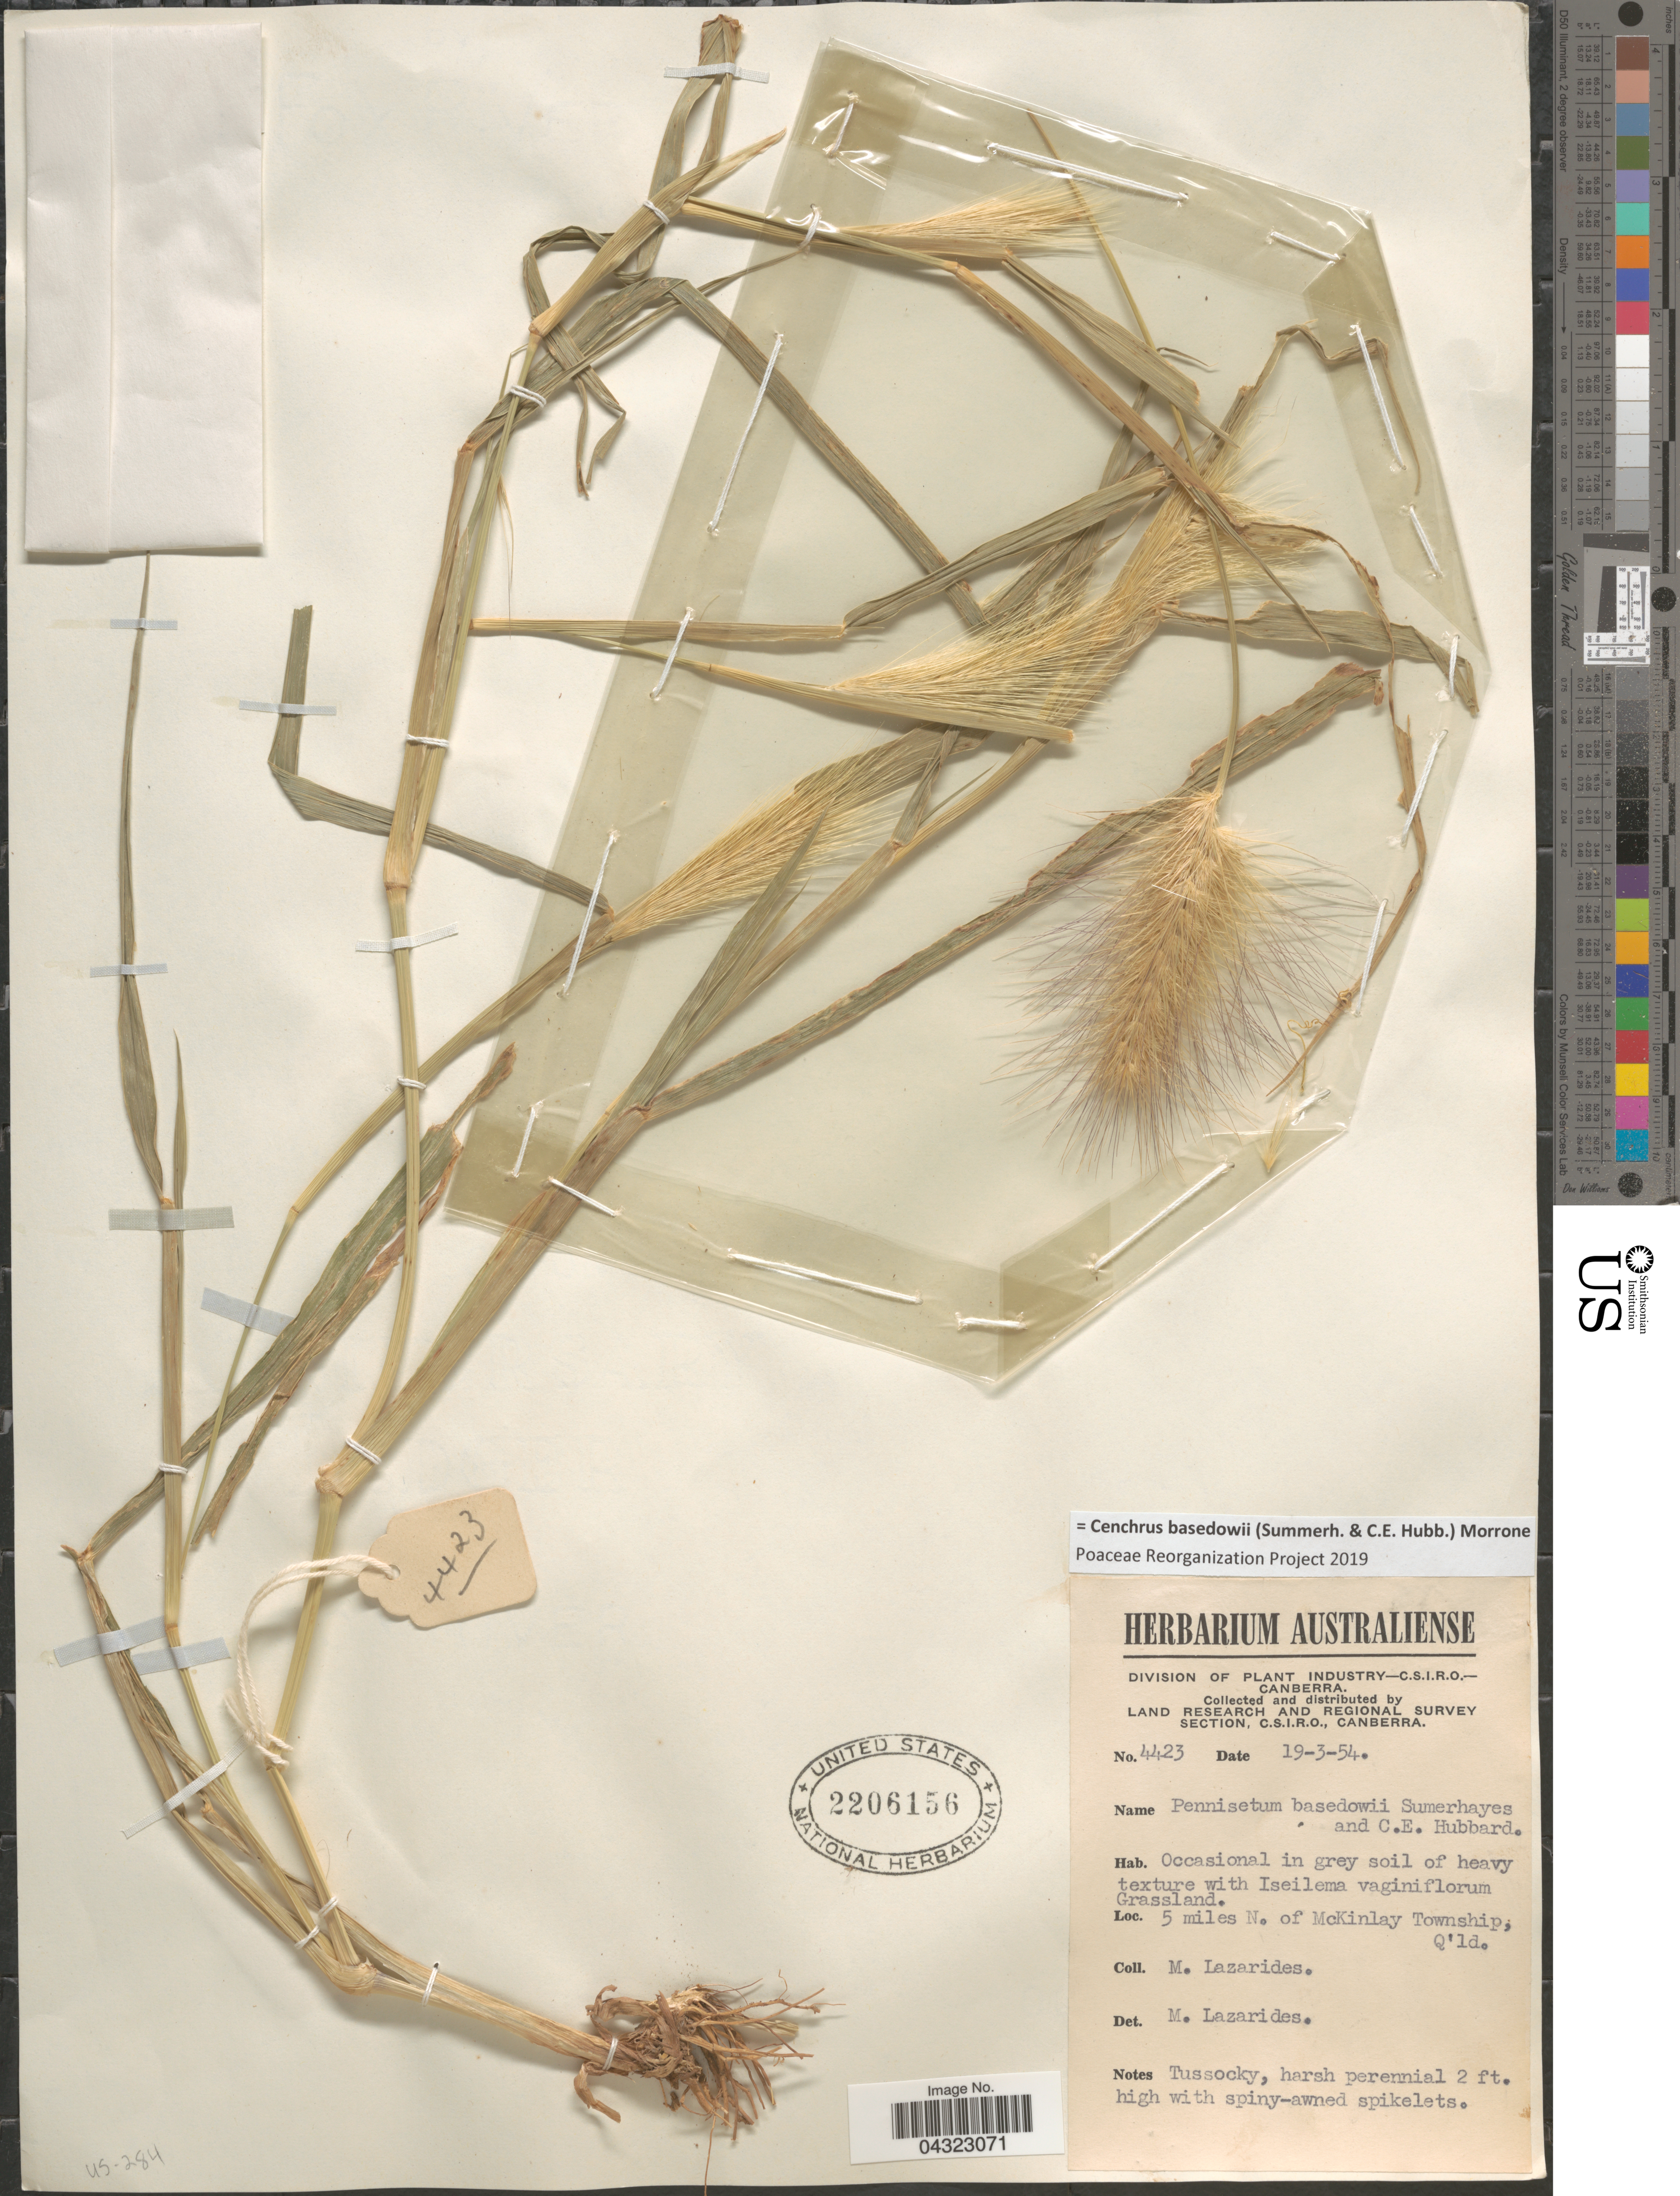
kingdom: Plantae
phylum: Tracheophyta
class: Liliopsida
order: Poales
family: Poaceae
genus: Cenchrus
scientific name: Cenchrus basedowii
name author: (Summerh. & C. E. Hubb.) Morrone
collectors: M. Lazarides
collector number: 4423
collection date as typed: Transcribed d/m/y: 19/3/54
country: Australia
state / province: Queensland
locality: Land Research and Regional Survey Section. 5 miles N. of McKinlay Township.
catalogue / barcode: US 2206156